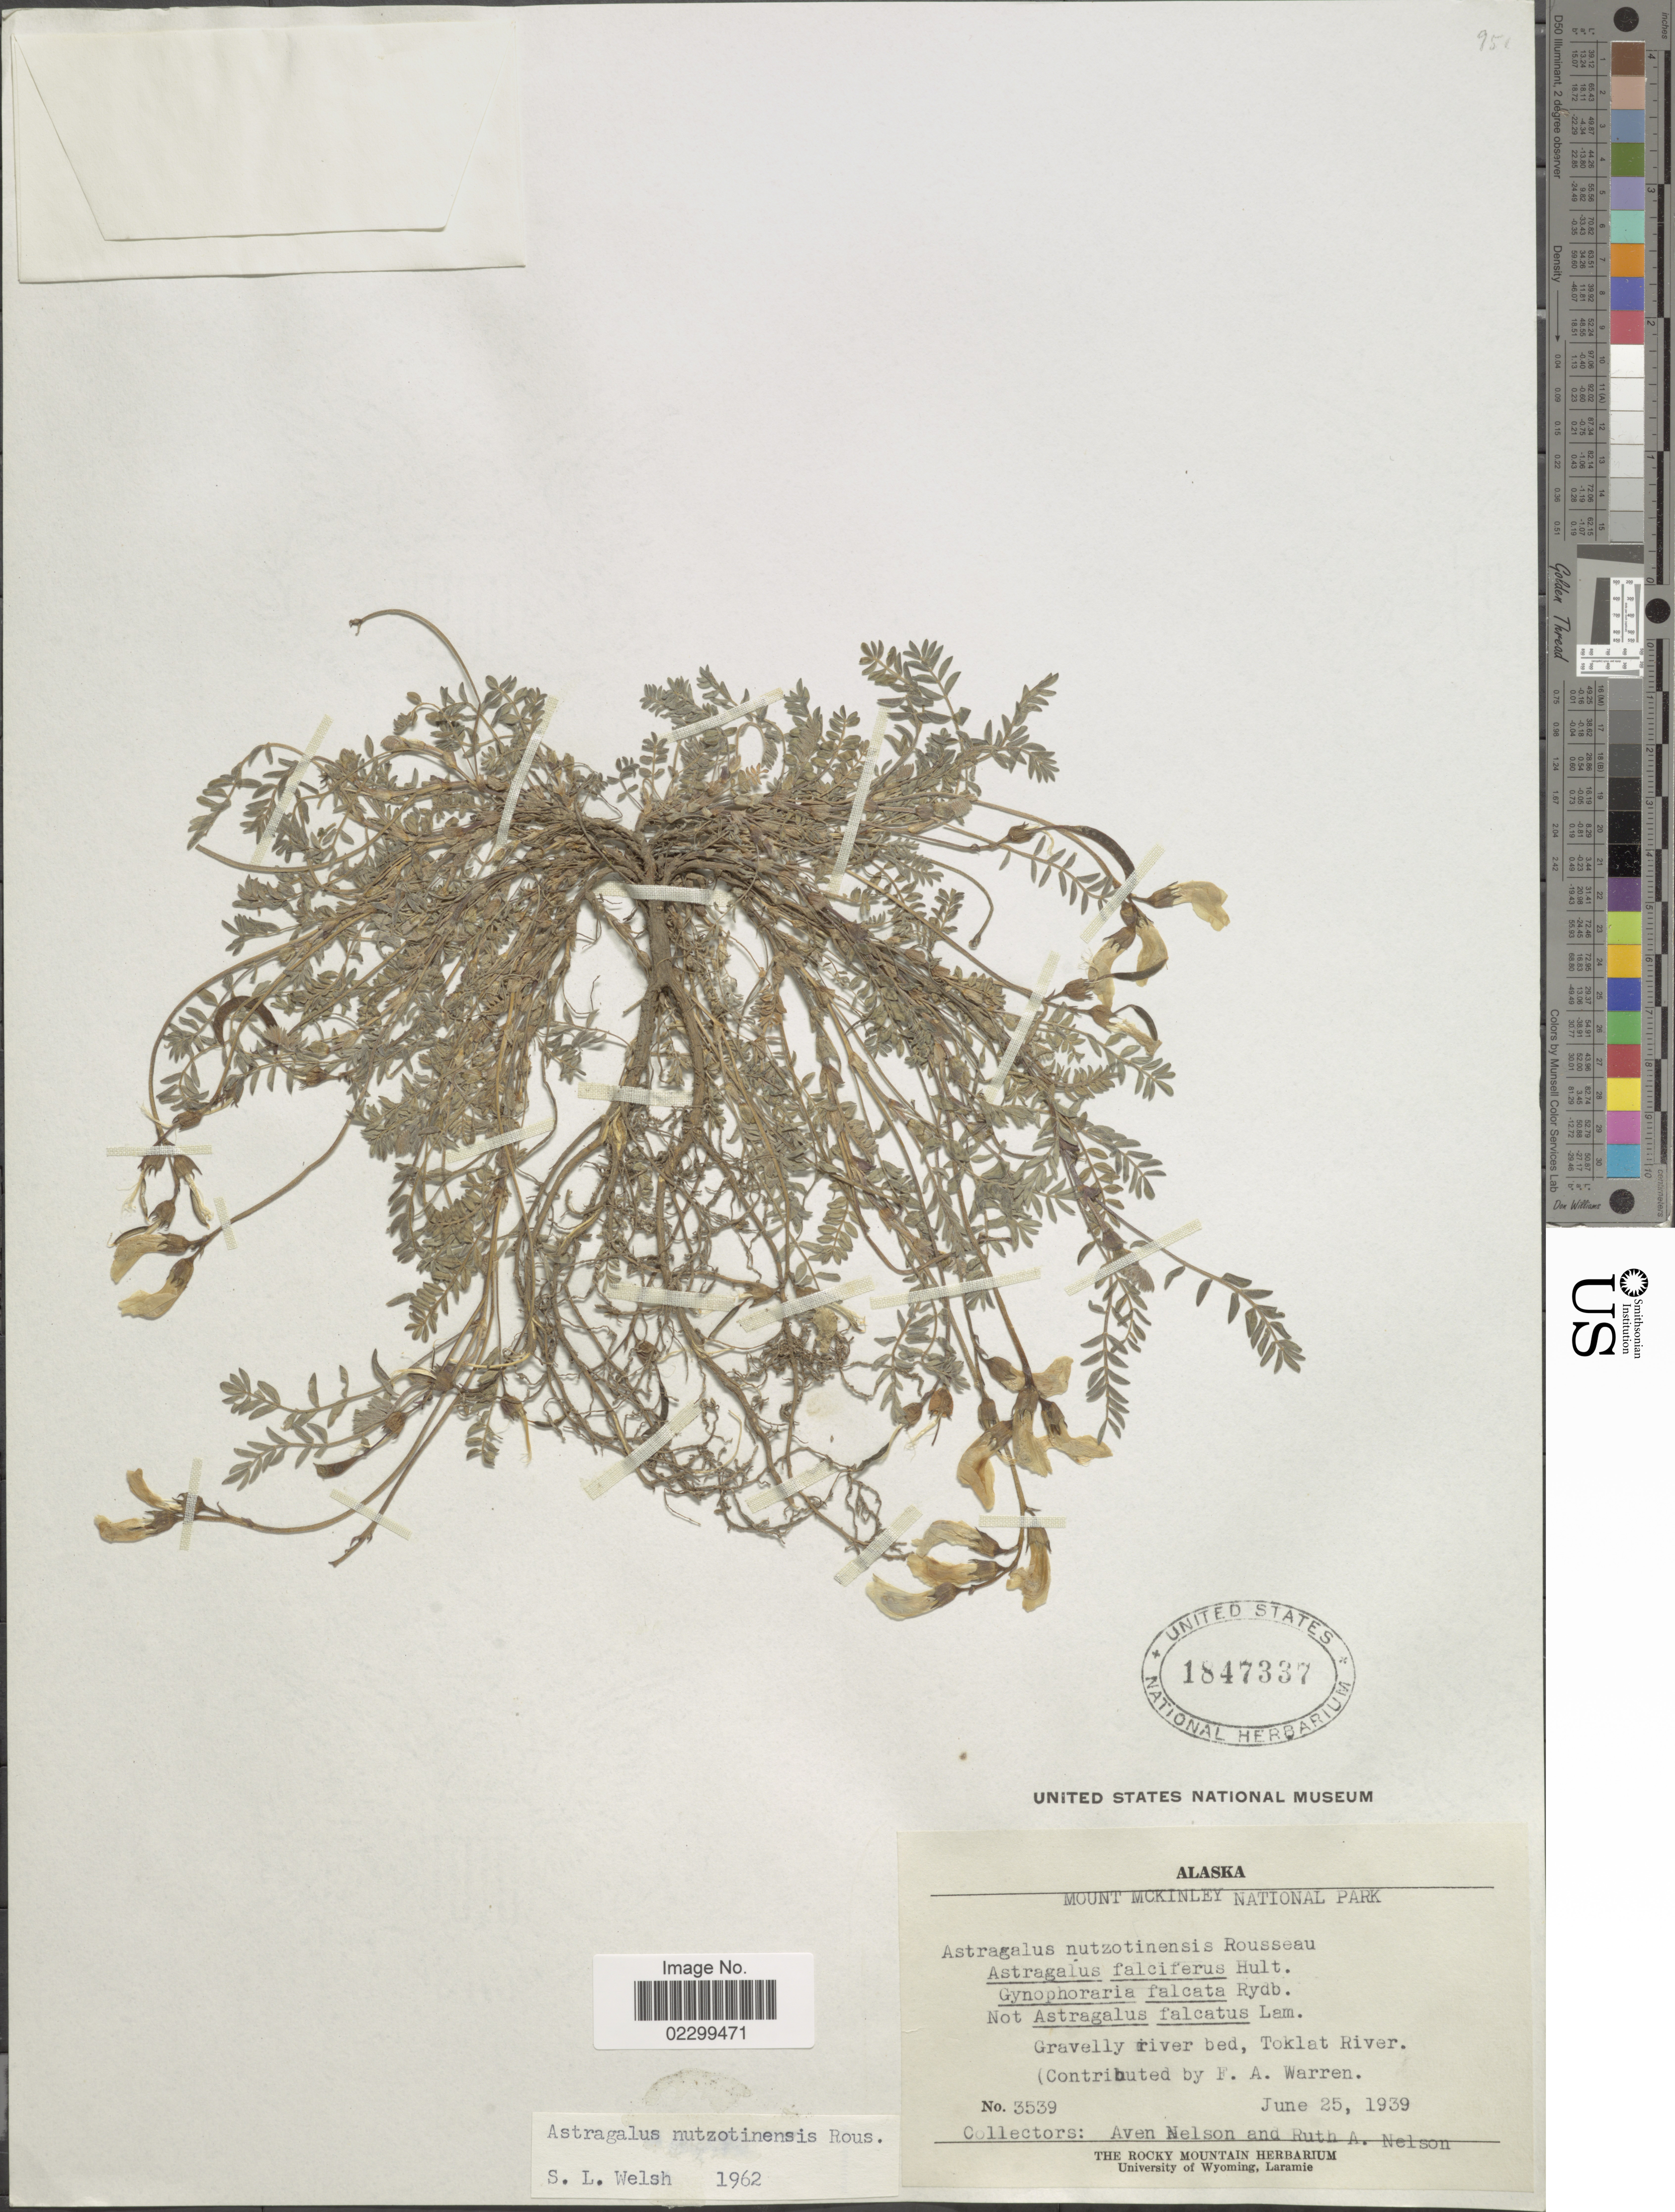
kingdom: Plantae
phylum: Tracheophyta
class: Magnoliopsida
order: Fabales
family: Fabaceae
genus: Astragalus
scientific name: Astragalus nutzotinensis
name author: J. Rousseau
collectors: A. Nelson & R. A. Nelson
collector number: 3539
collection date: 1939-06-25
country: United States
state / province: Alaska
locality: Mount McKinley National Park, gravelly river bed, Toklat River.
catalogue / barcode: US 1847337